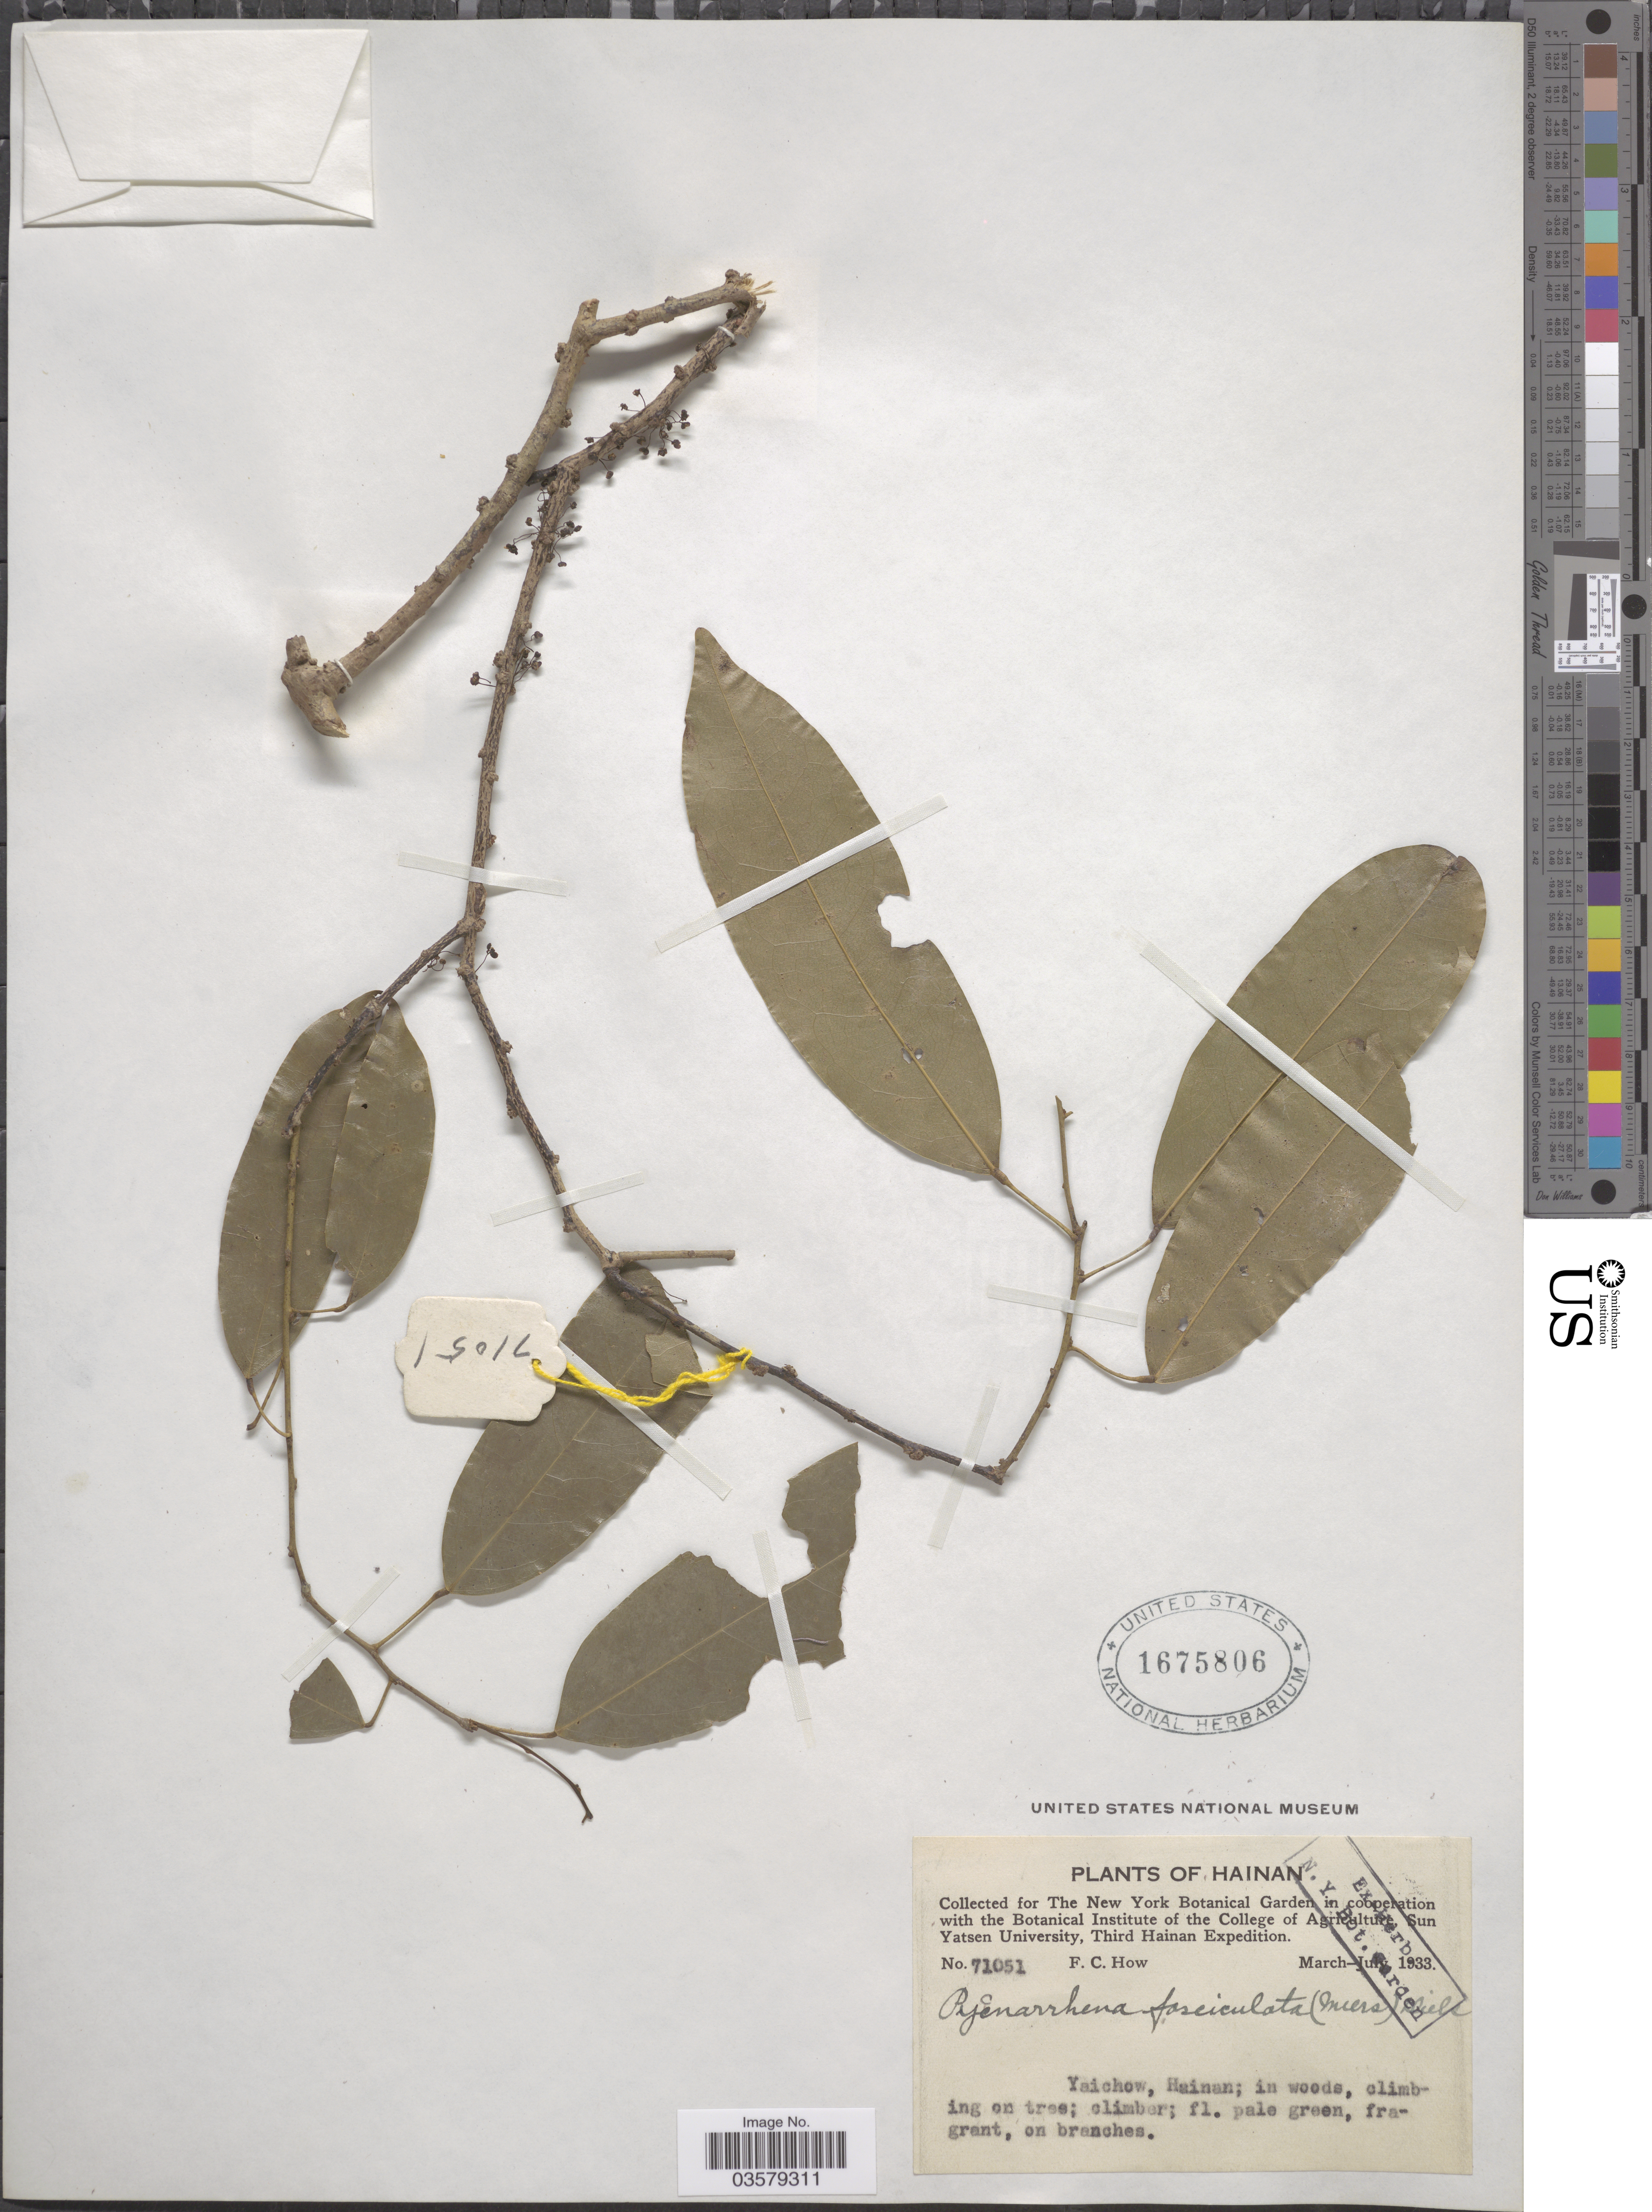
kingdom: Plantae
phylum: Tracheophyta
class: Magnoliopsida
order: Ranunculales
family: Menispermaceae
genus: Pycnarrhena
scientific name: Pycnarrhena lucida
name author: (Teijsm. & Binn.) Miq.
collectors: F. C. How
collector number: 71051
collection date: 1933-03/1933-07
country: China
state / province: Hainan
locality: Yaichow.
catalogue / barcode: US 1675806